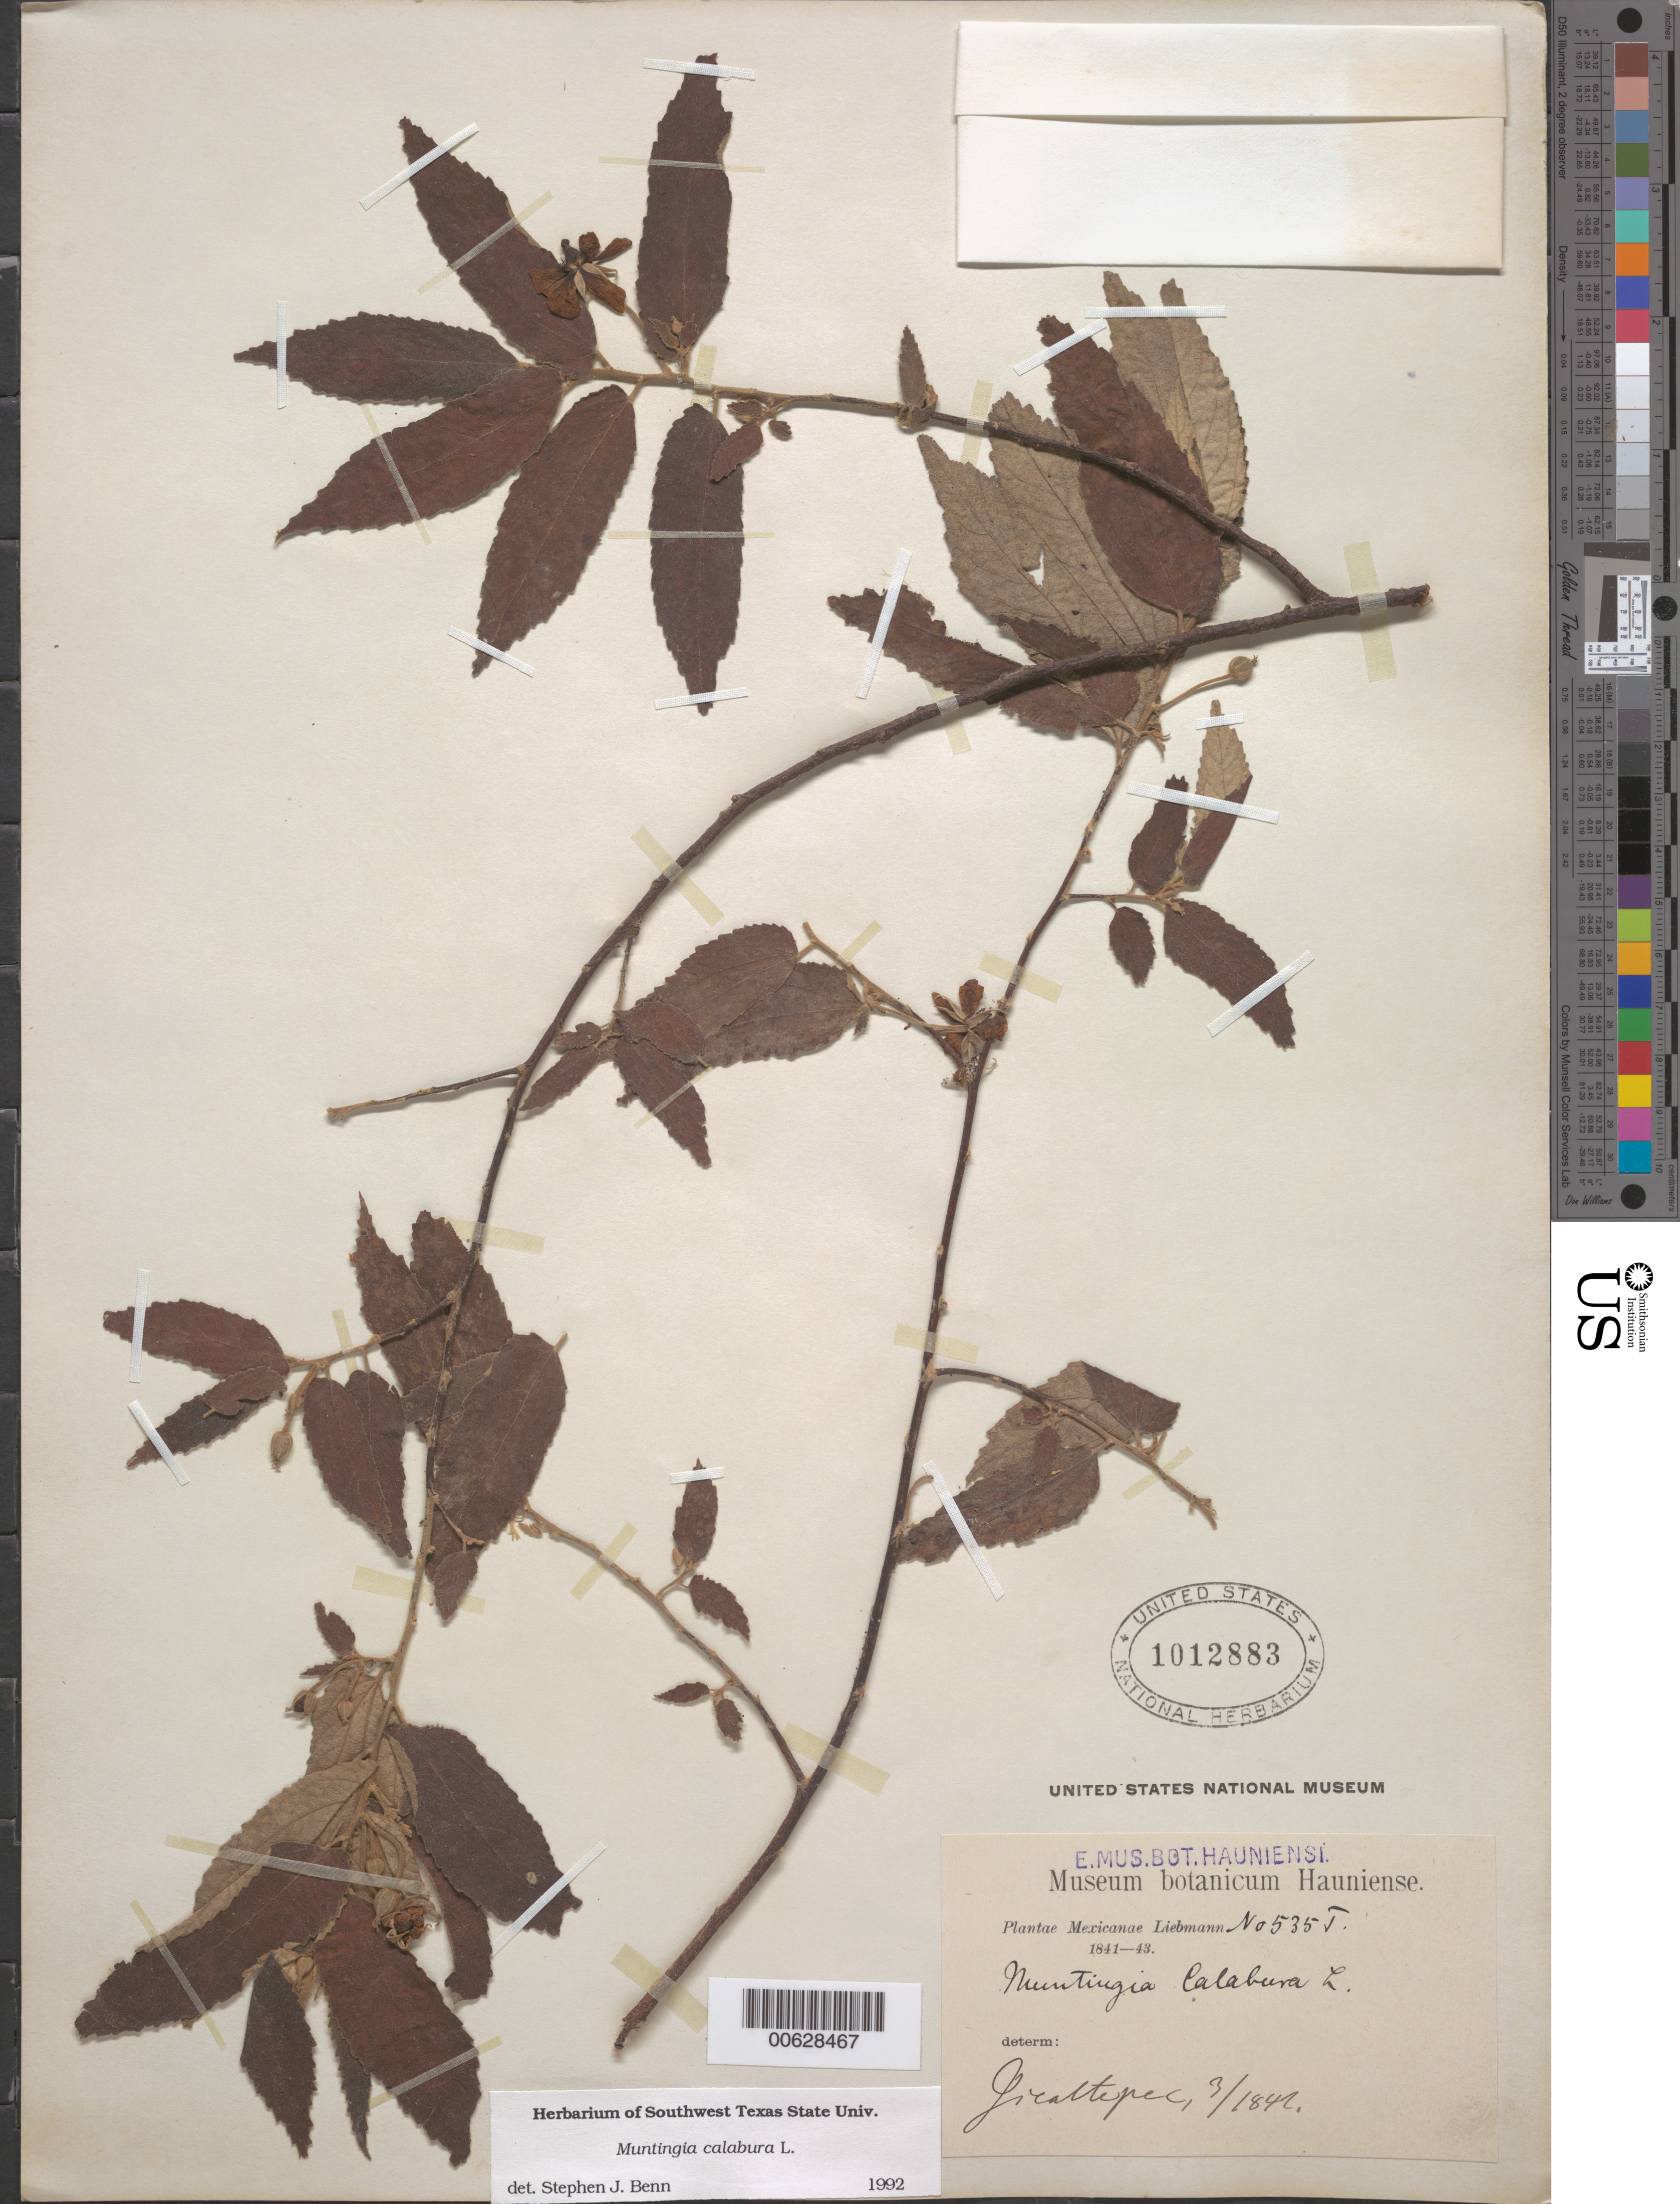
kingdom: Plantae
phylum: Tracheophyta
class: Magnoliopsida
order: Malvales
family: Muntingiaceae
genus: Muntingia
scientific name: Muntingia calabura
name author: L.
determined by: Benn, S. J.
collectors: F. M. Liebmann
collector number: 535T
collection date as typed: Mar 1842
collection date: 1842-03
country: Mexico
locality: Jicaltepec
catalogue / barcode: US 1012883